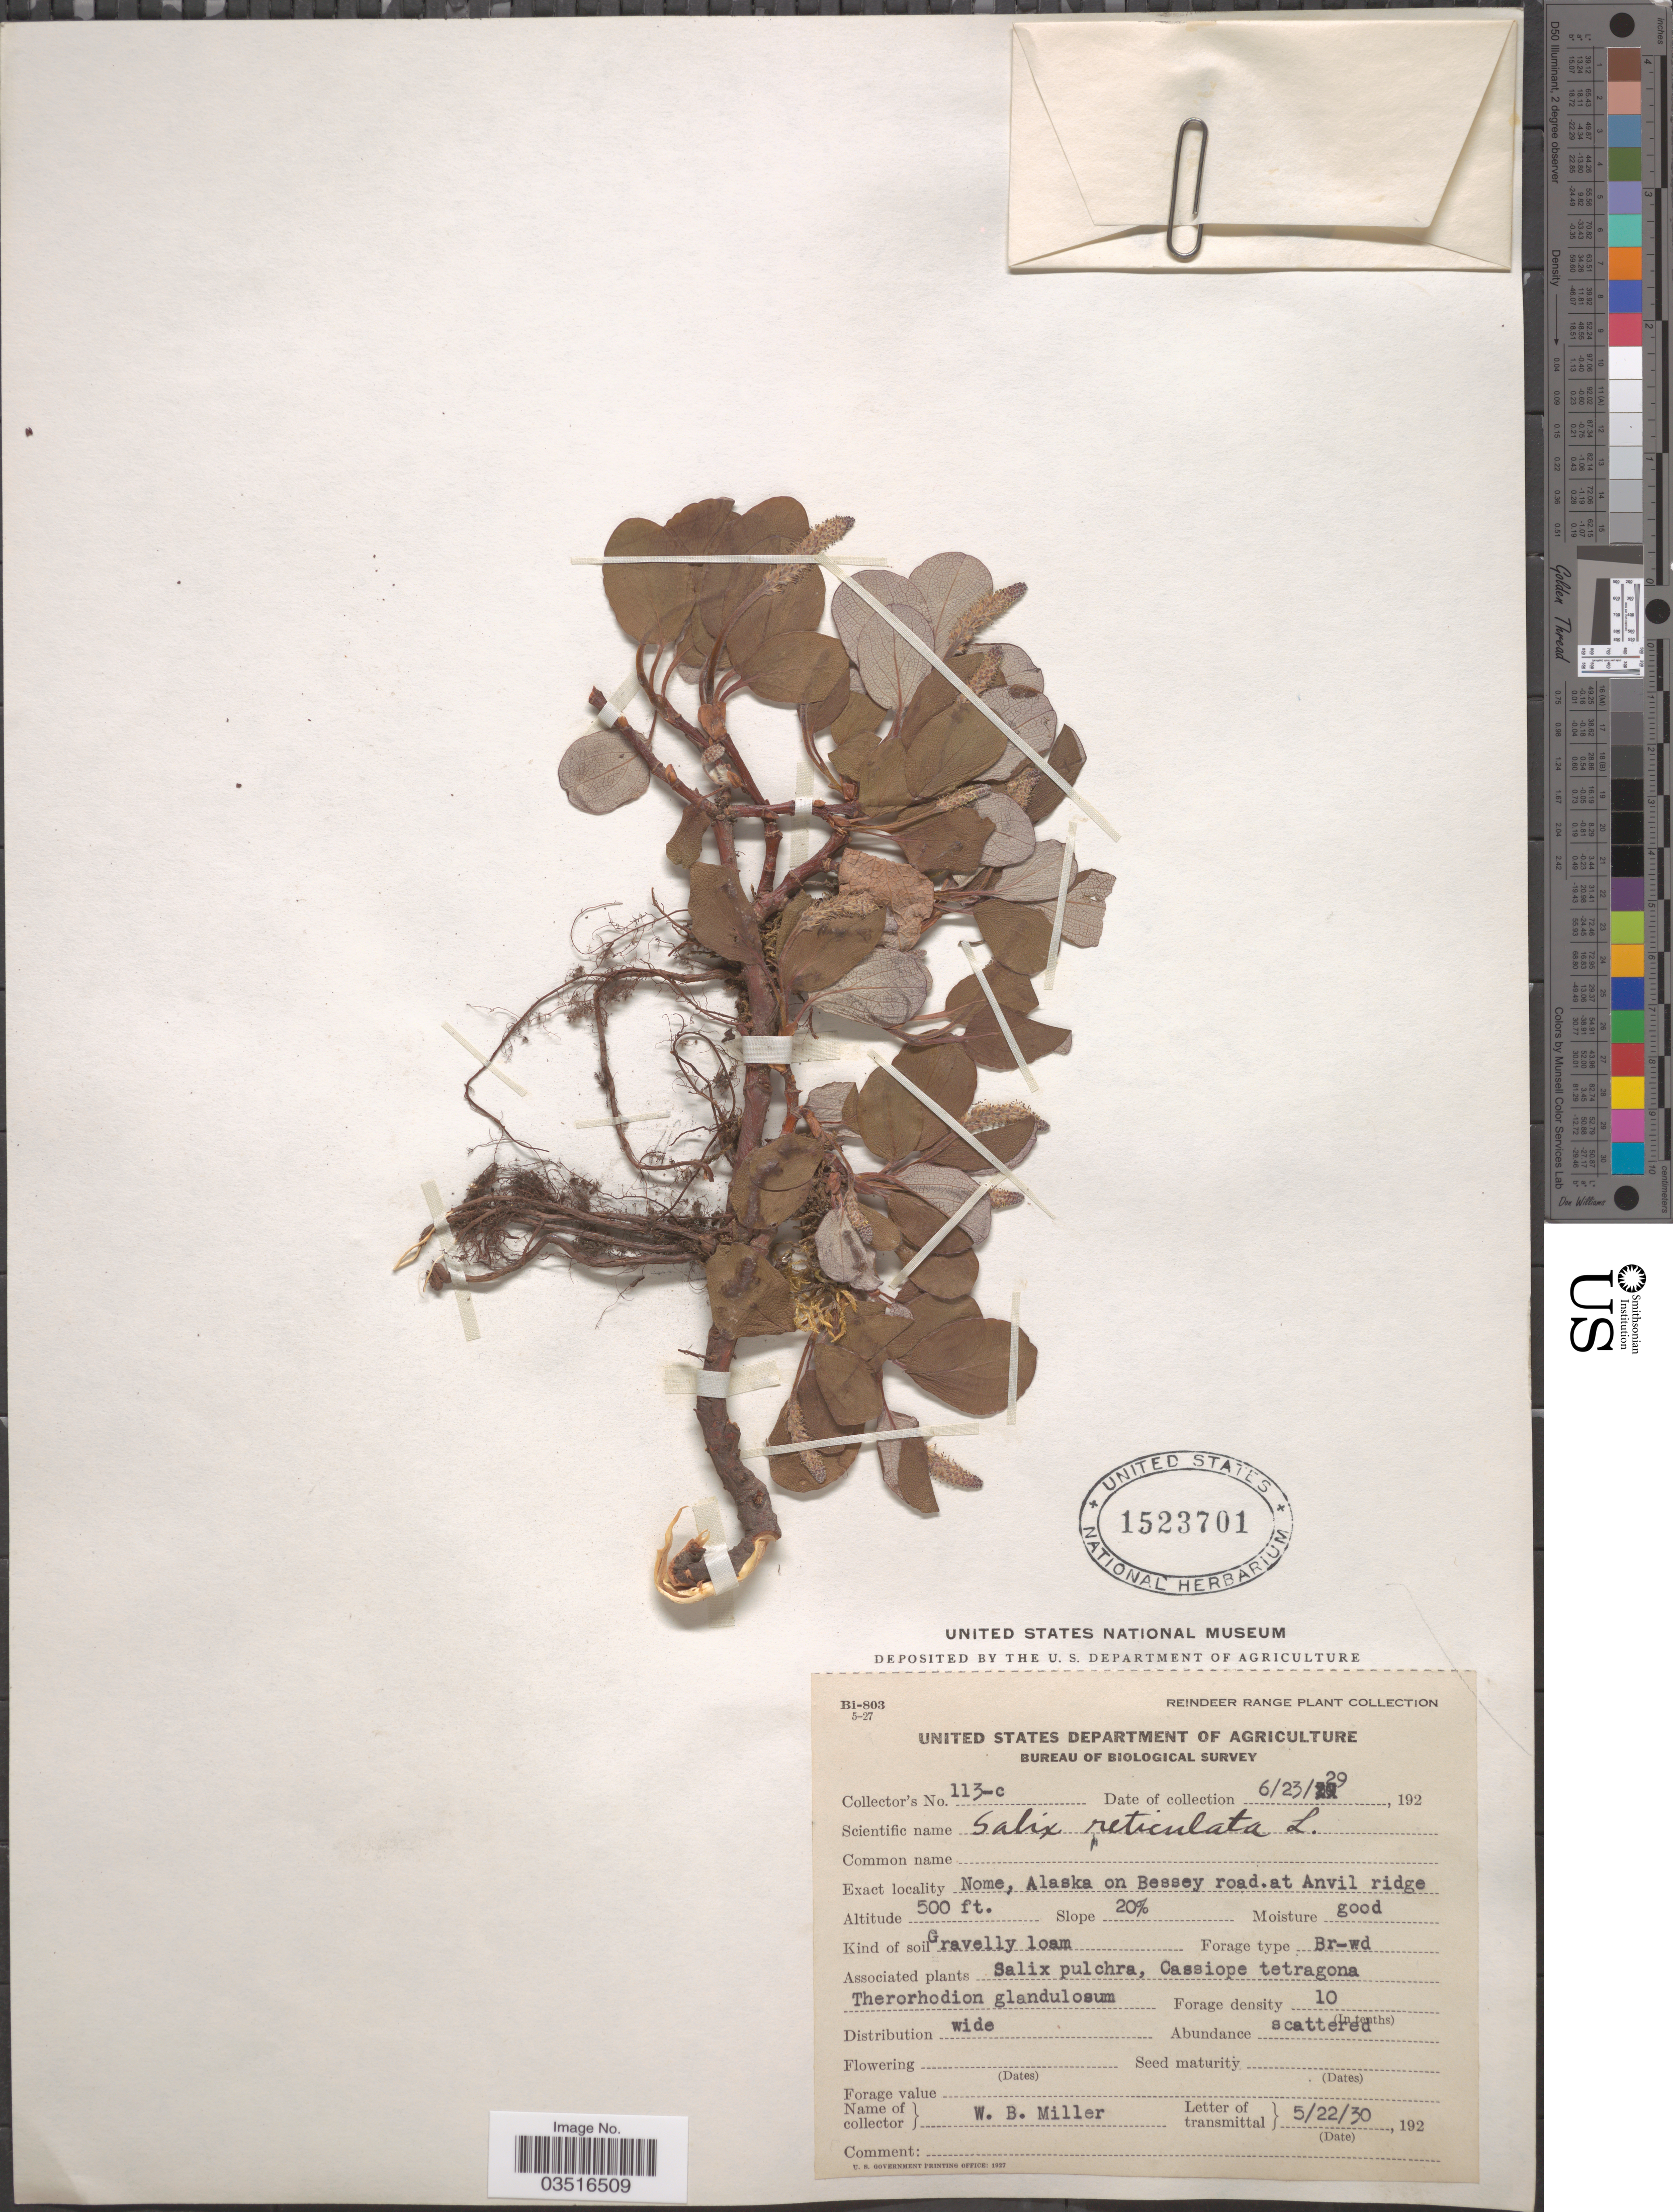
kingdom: Plantae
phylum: Tracheophyta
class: Magnoliopsida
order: Malpighiales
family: Salicaceae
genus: Salix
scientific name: Salix reticulata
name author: L.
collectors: W. Miller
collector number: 113-c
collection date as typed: Transcribed d/m/y: 23/6/29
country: United States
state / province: Alaska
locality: Nome, Alaska on Bessey road. at Anvil ridge.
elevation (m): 152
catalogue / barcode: US 1523701